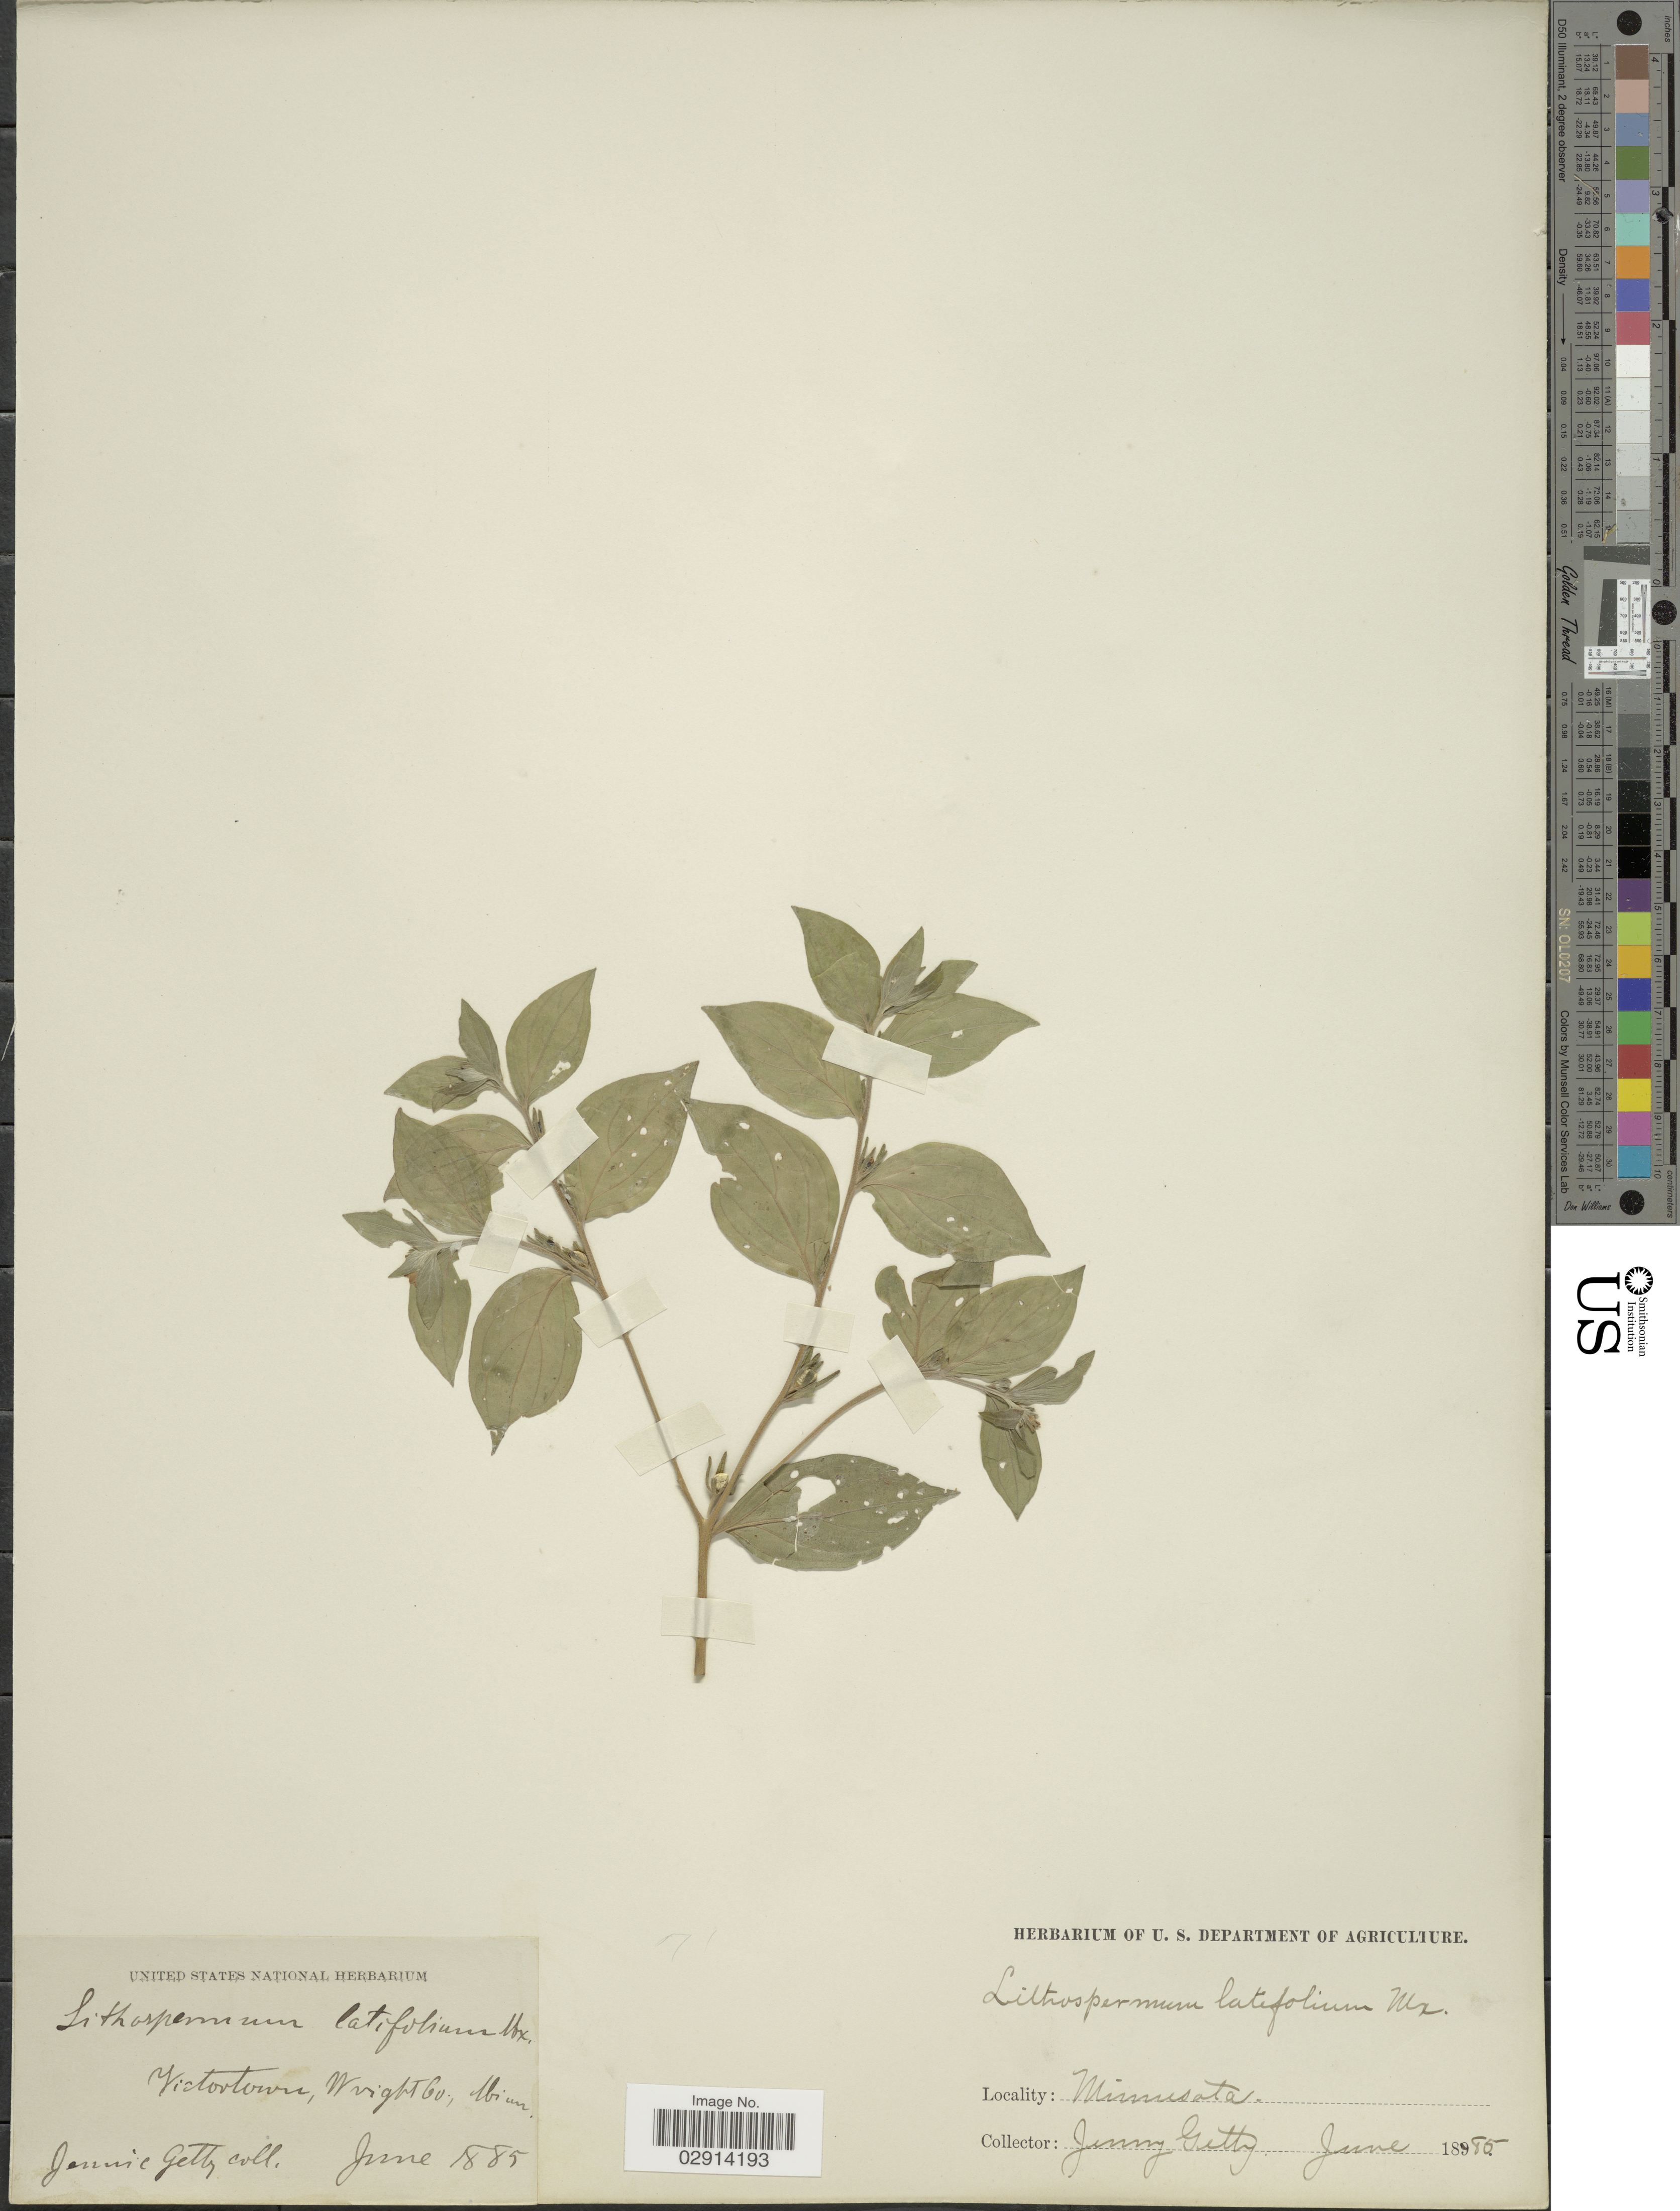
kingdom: Plantae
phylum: Tracheophyta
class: Magnoliopsida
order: Boraginales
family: Boraginaceae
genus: Lithospermum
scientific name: Lithospermum latifolium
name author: Michx.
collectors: J. Getty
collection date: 1885-06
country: United States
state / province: Minnesota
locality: Victortown, Wright Co., Minn.